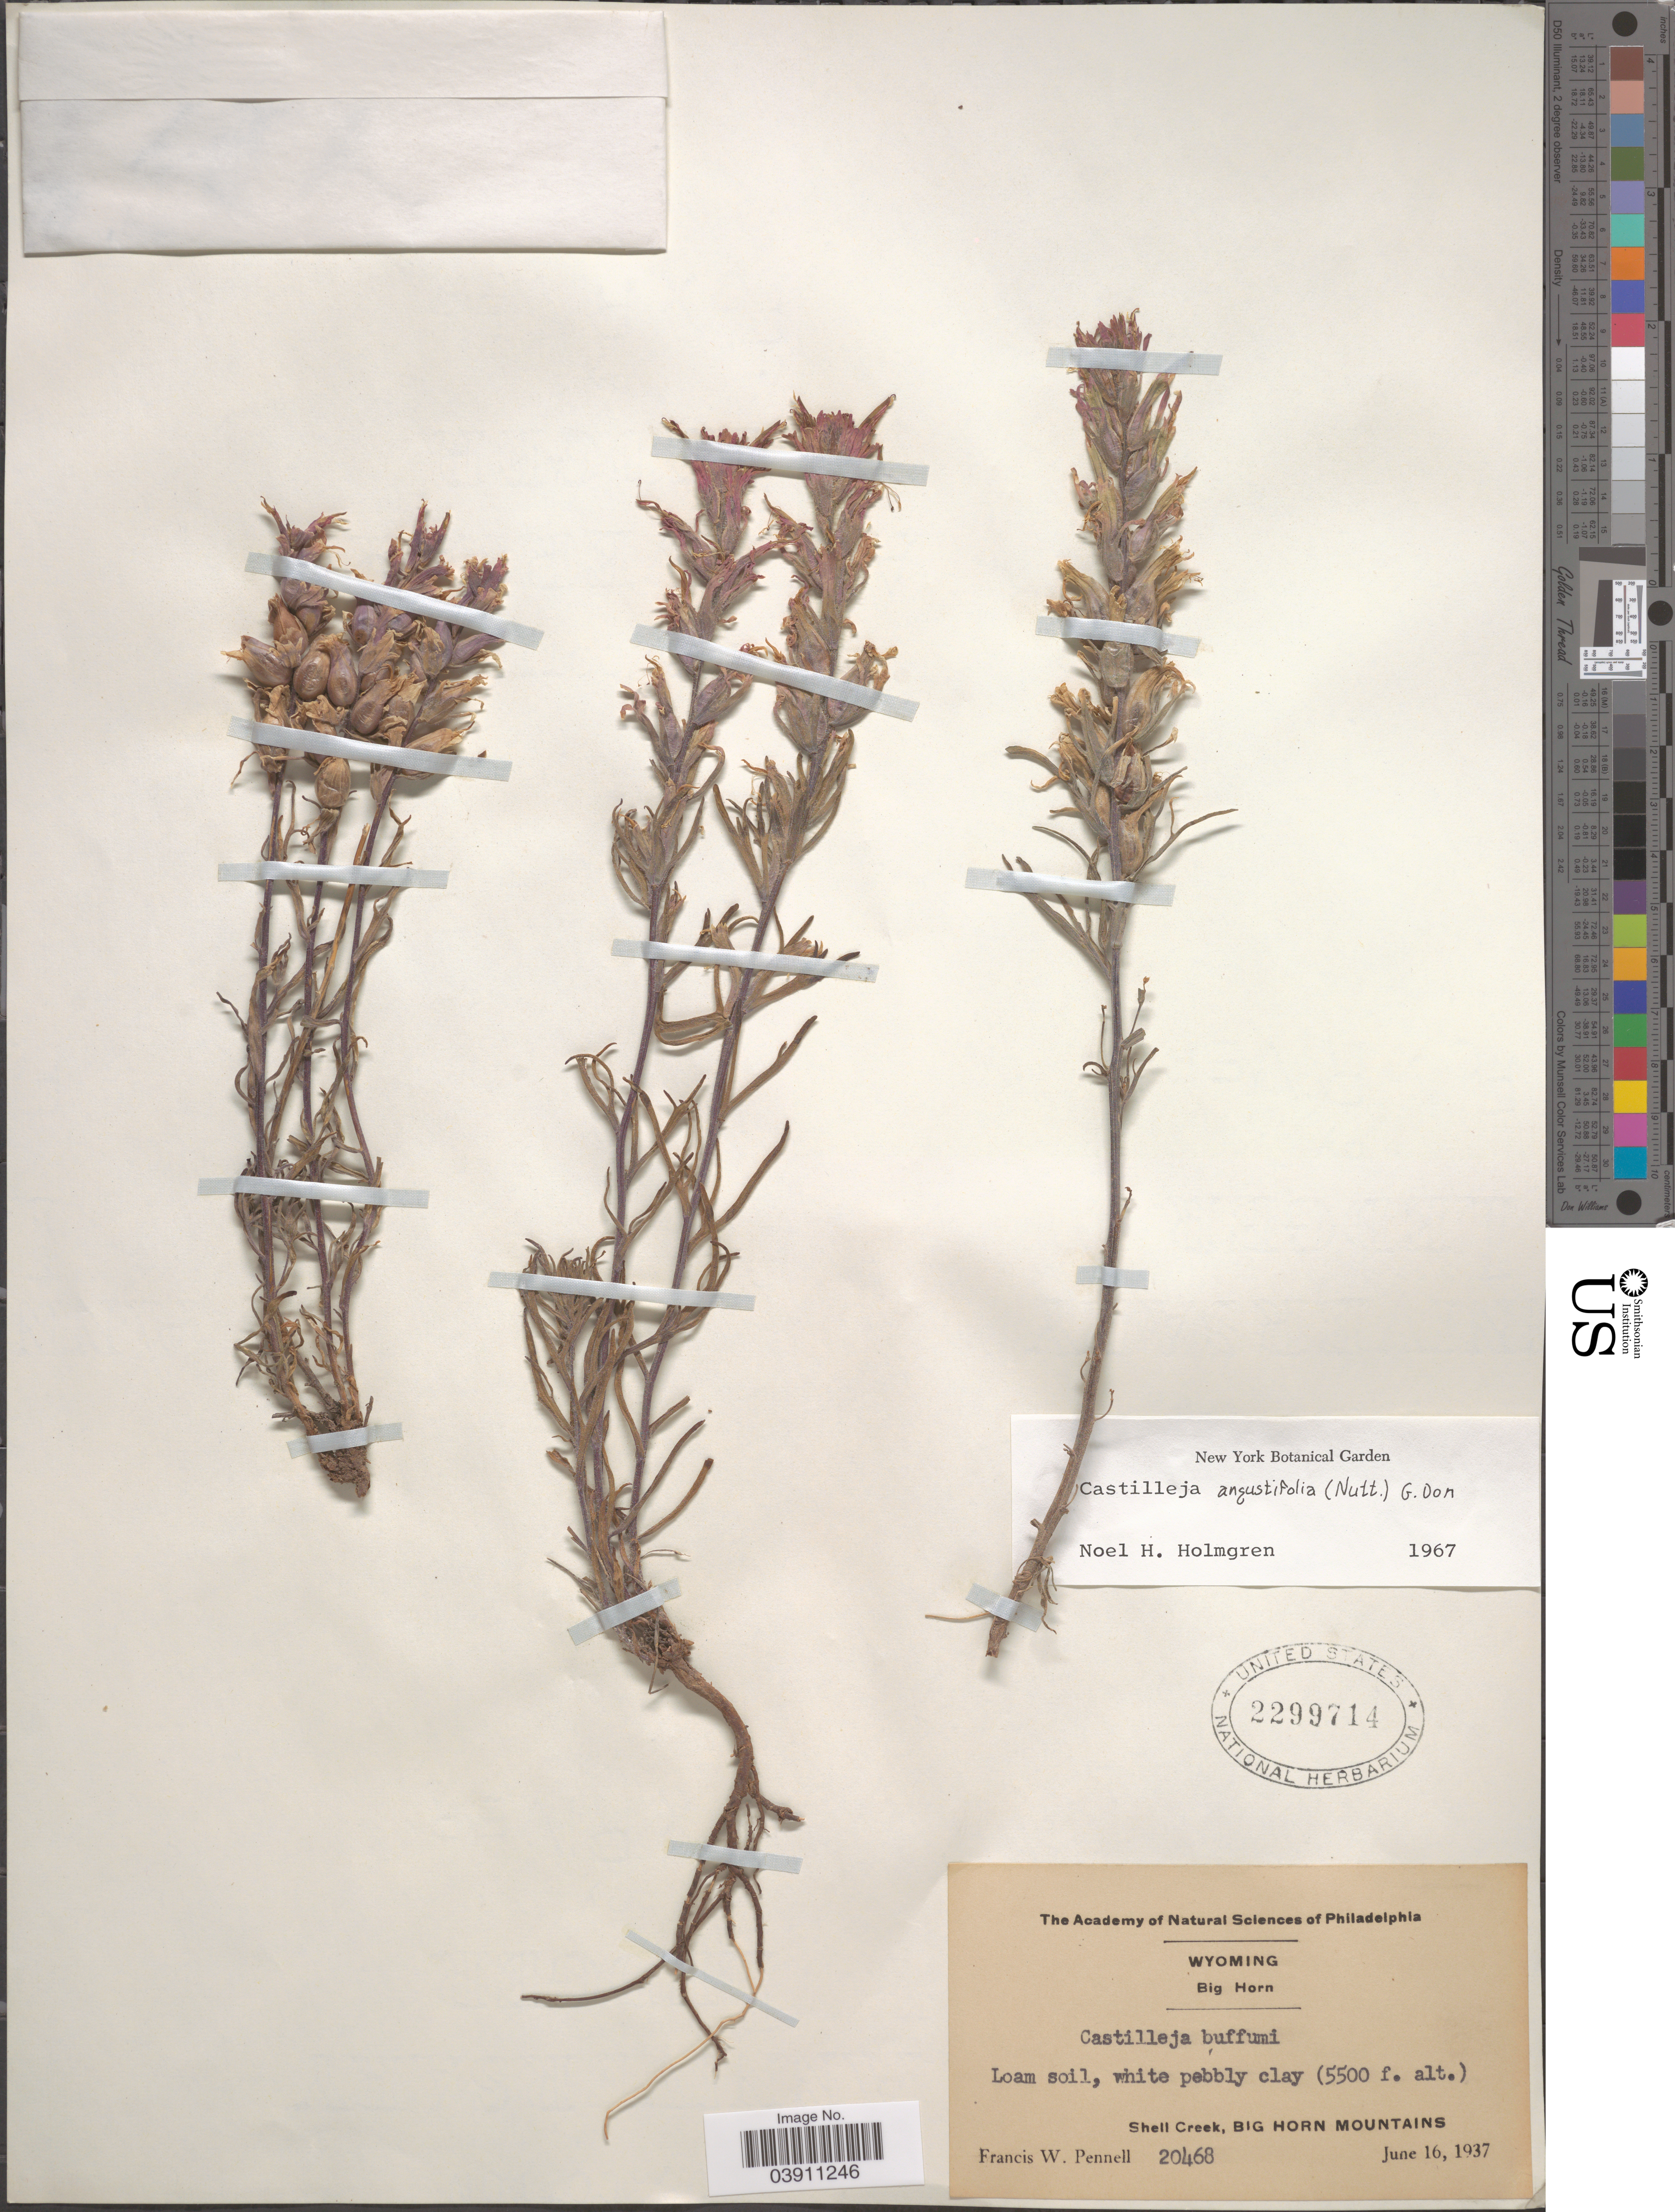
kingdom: Plantae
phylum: Tracheophyta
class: Magnoliopsida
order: Lamiales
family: Orobanchaceae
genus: Castilleja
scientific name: Castilleja angustifolia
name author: (Nutt.) G. Don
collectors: F. W. Pennell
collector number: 20468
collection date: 1937-06-16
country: United States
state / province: Wyoming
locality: Big Horn. Loam soil, white pebbly clay. Shell Creek, Big Horn Mountains.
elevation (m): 1676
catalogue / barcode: US 2299714